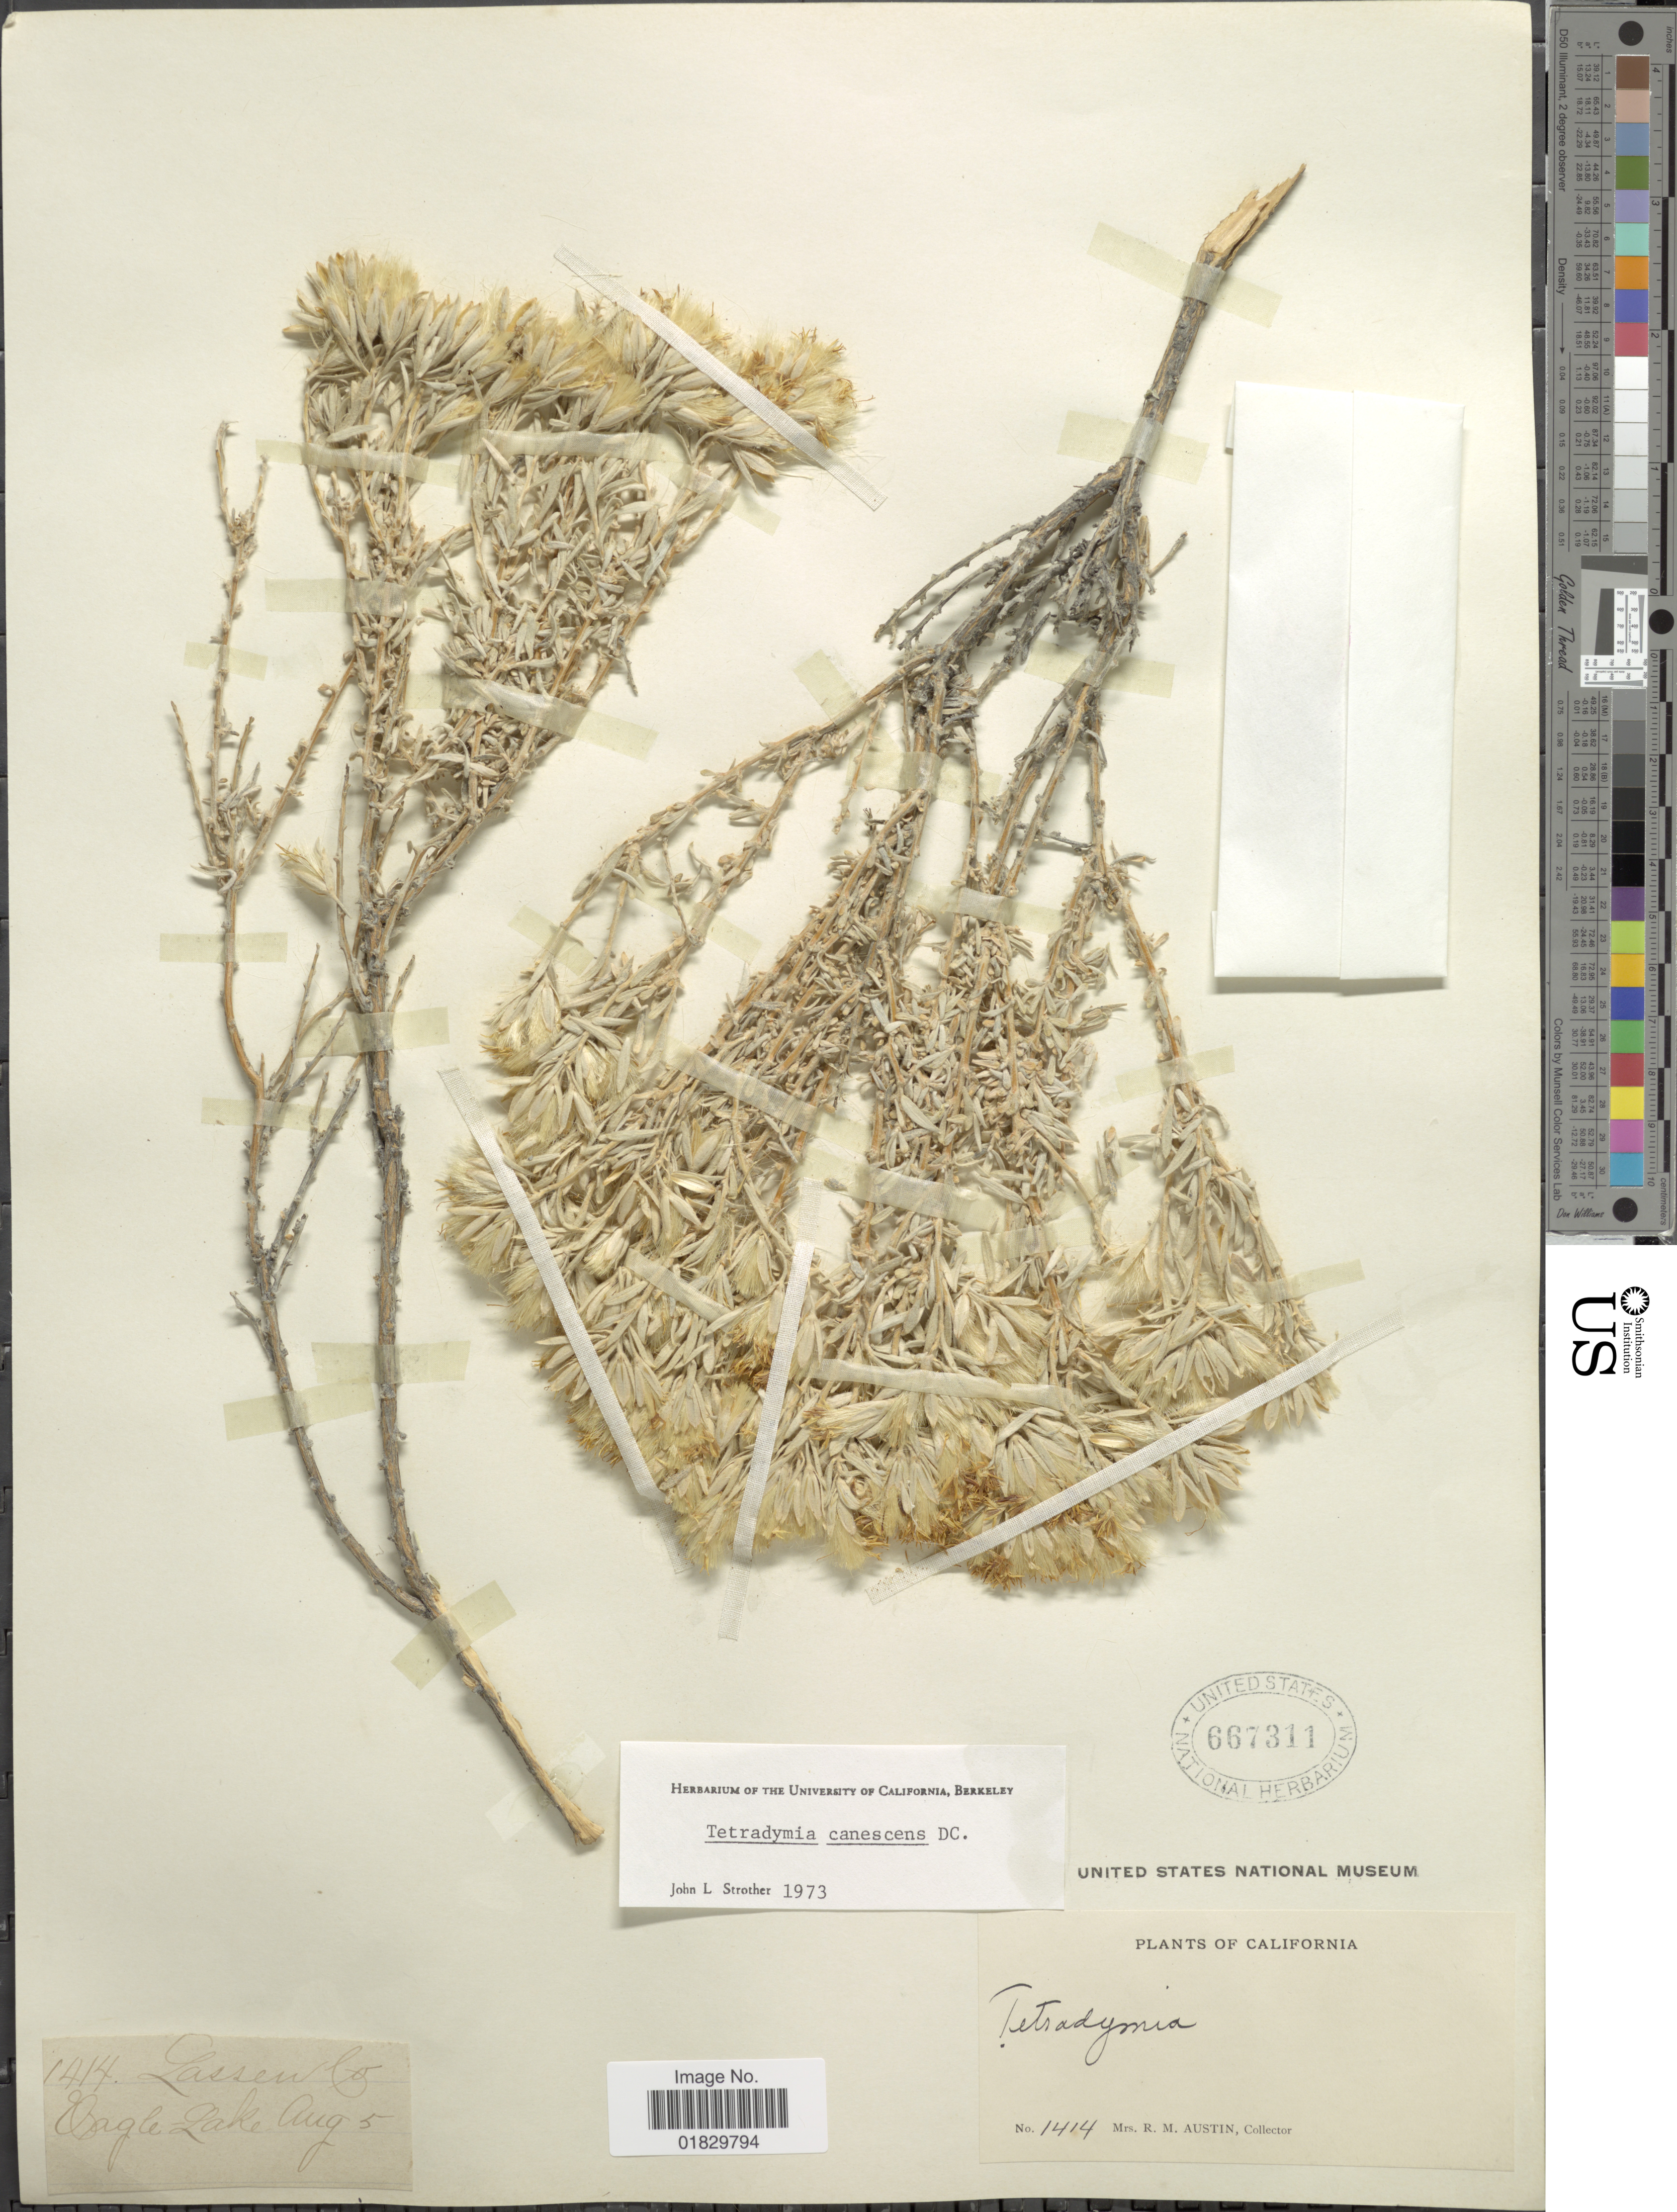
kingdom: Plantae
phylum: Tracheophyta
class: Magnoliopsida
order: Asterales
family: Asteraceae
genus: Tetradymia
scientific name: Tetradymia canescens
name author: DC.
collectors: R. Austin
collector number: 1414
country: United States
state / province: California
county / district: Lassen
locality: Lassen Co. Eagle Lake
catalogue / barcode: US 667311